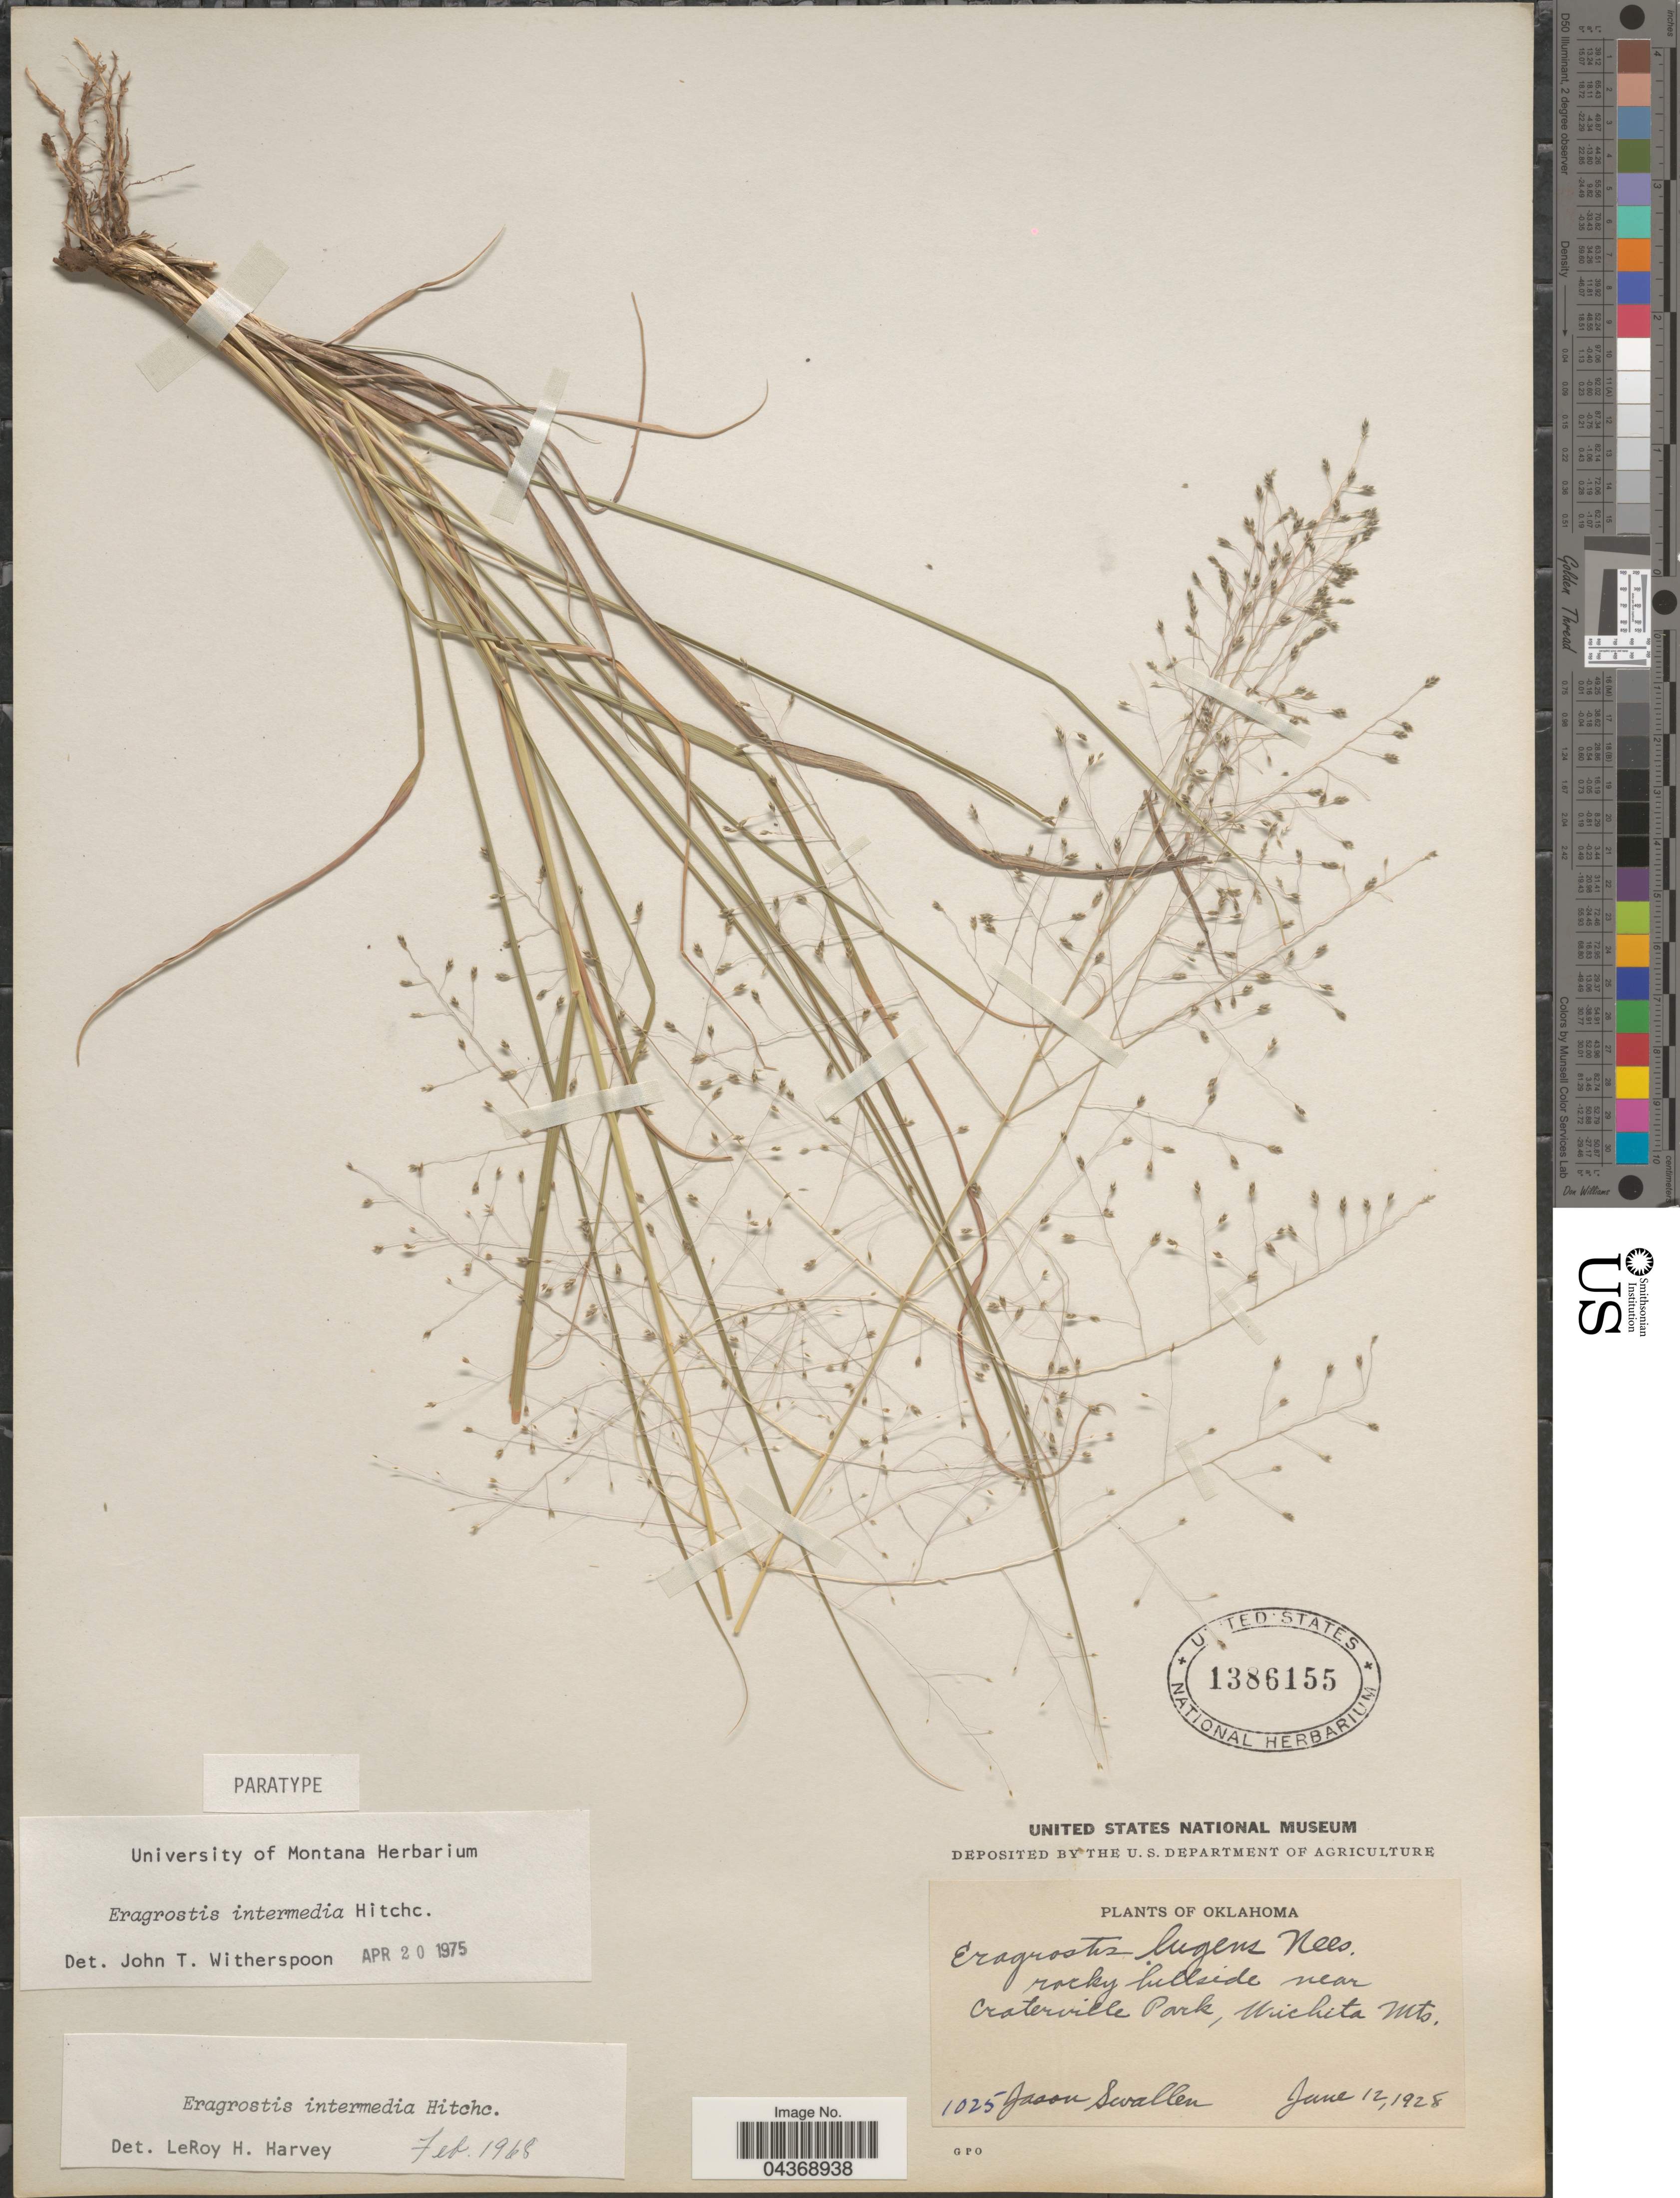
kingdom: Plantae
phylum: Tracheophyta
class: Liliopsida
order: Poales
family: Poaceae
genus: Eragrostis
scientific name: Eragrostis intermedia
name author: Hitchc.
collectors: J. R. Swallen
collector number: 1025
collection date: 1928-06-12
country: United States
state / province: Oklahoma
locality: Rocky hillside near Craterville Park, Wichita Mts.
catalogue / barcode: US 1386155